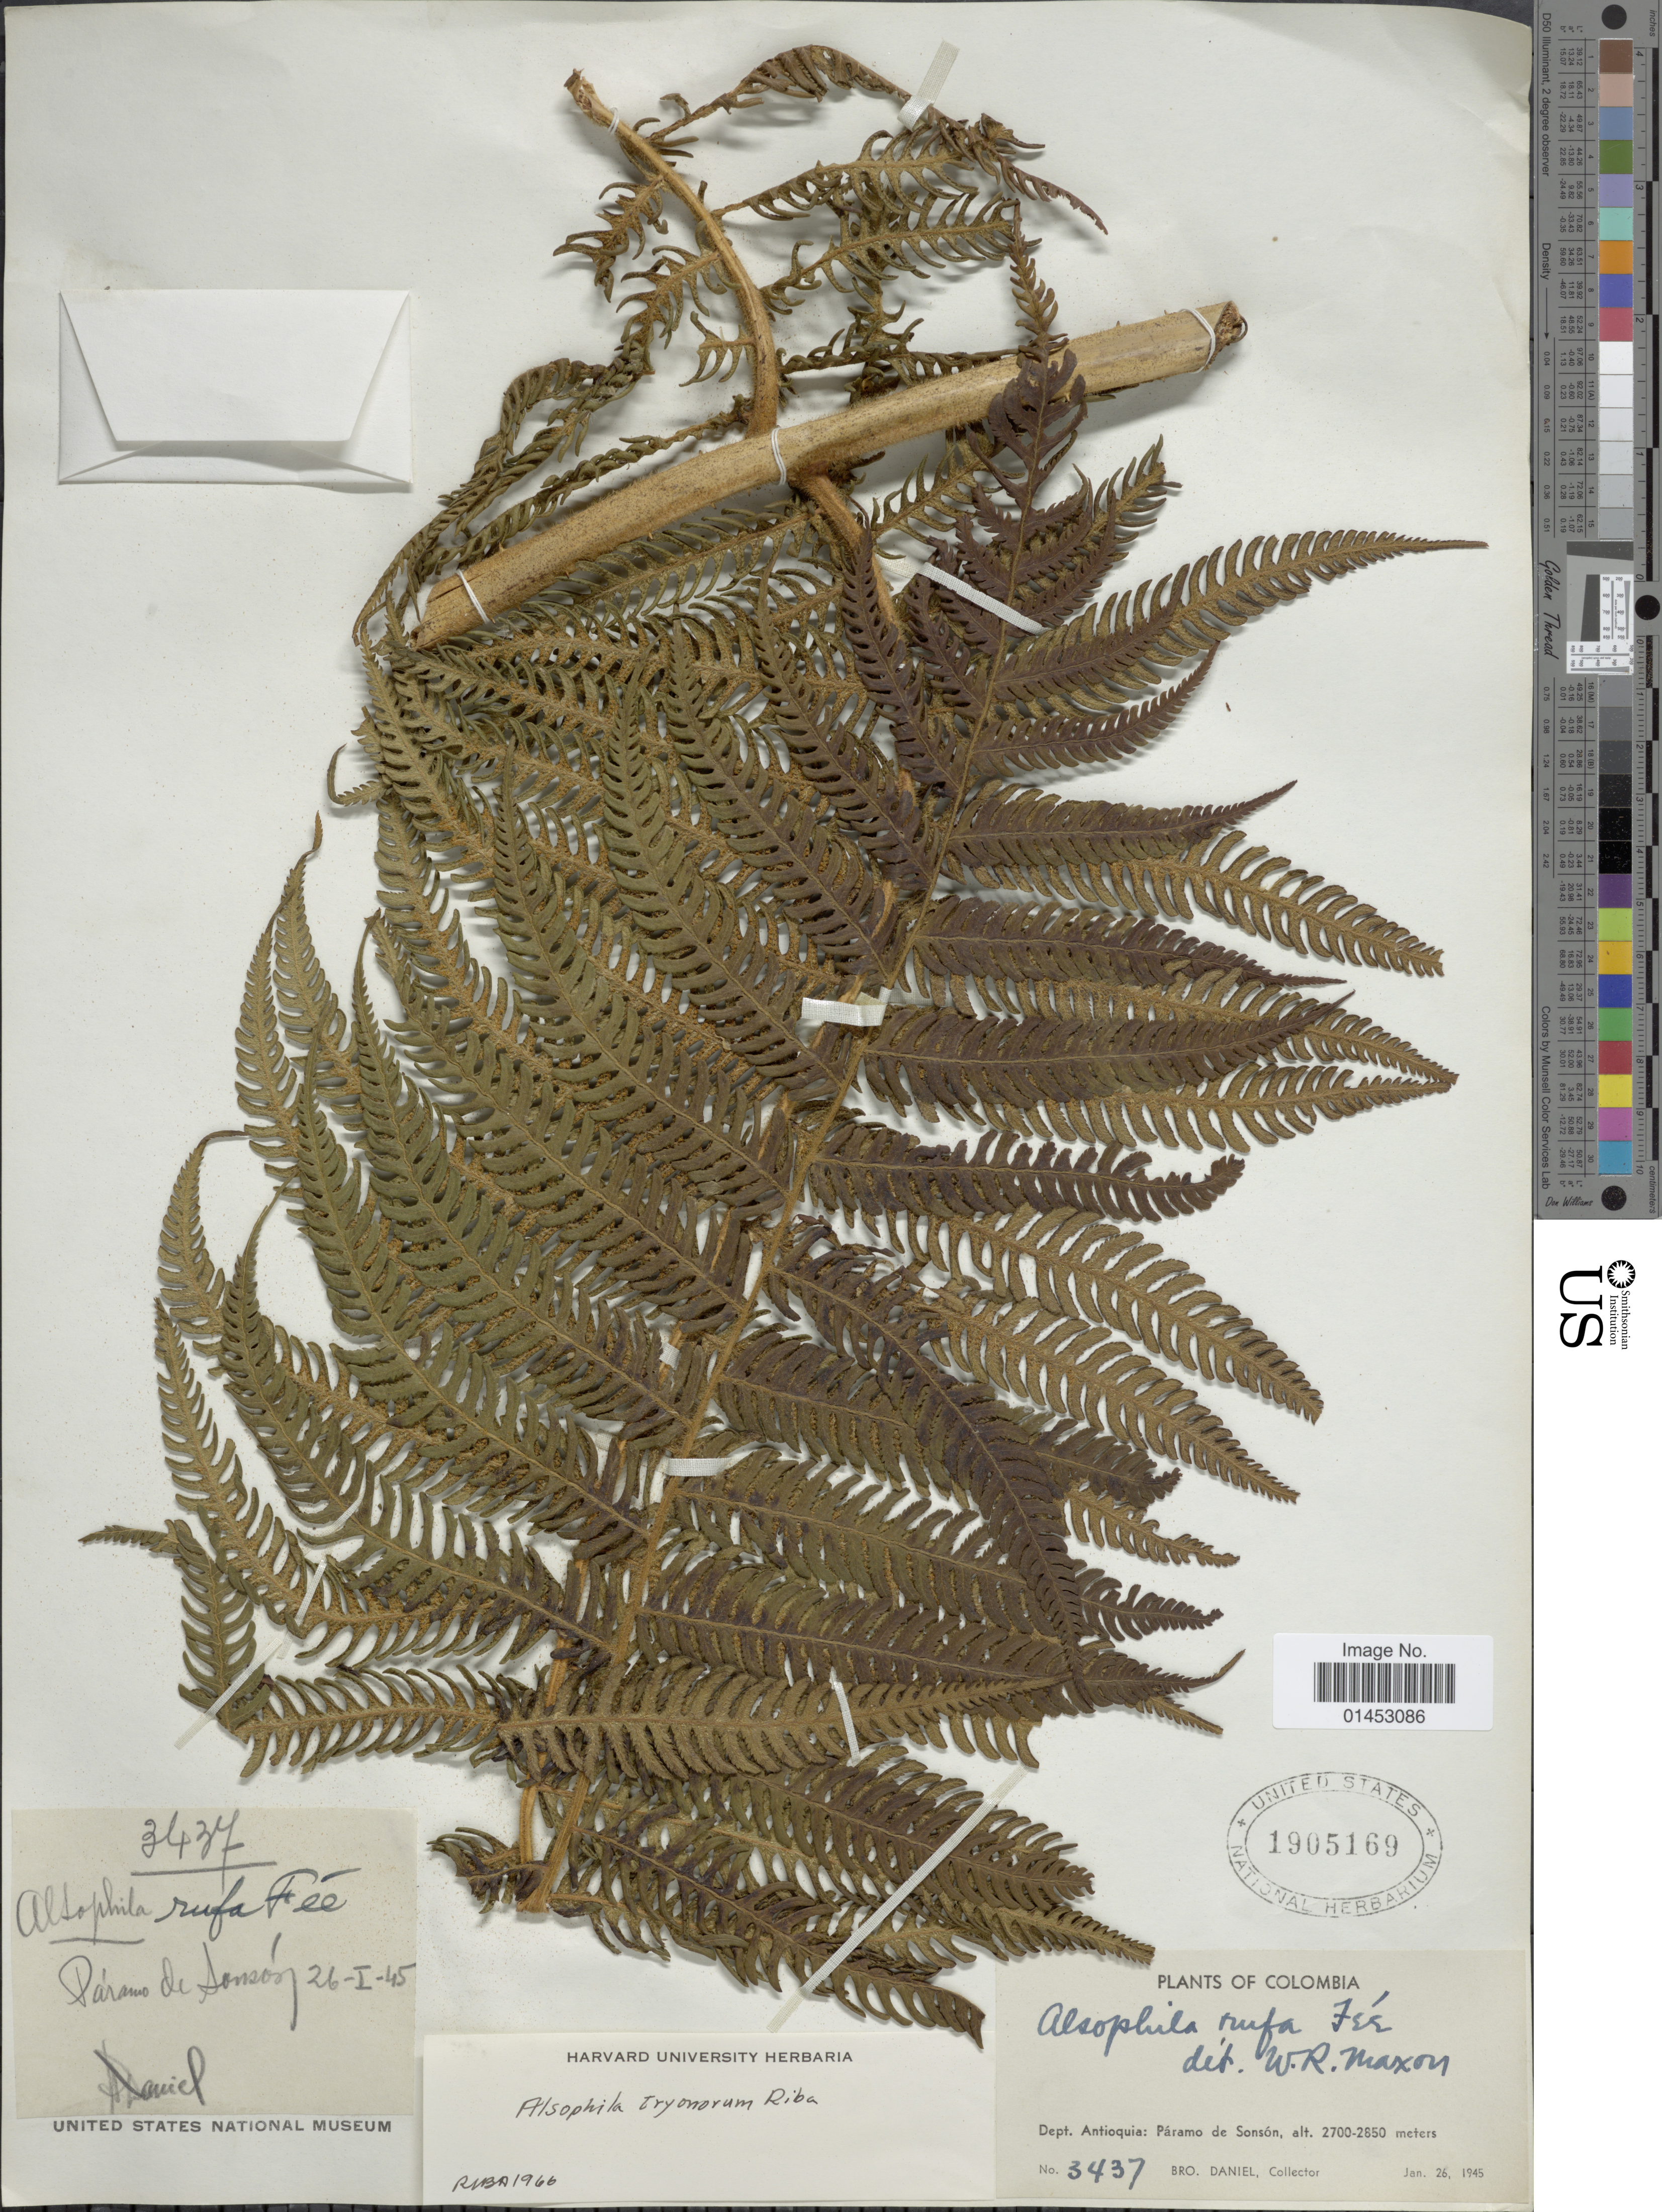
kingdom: Plantae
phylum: Tracheophyta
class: Polypodiopsida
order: Cyatheales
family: Cyatheaceae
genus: Cyathea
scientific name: Cyathea tryonorum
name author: (Riba) Lellinger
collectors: Bro. Daniel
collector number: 3437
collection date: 1945-01-26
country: Colombia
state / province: Antioquia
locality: Dept. Antioquia: Páramo de Sonsón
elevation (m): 2700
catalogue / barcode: US 1905169